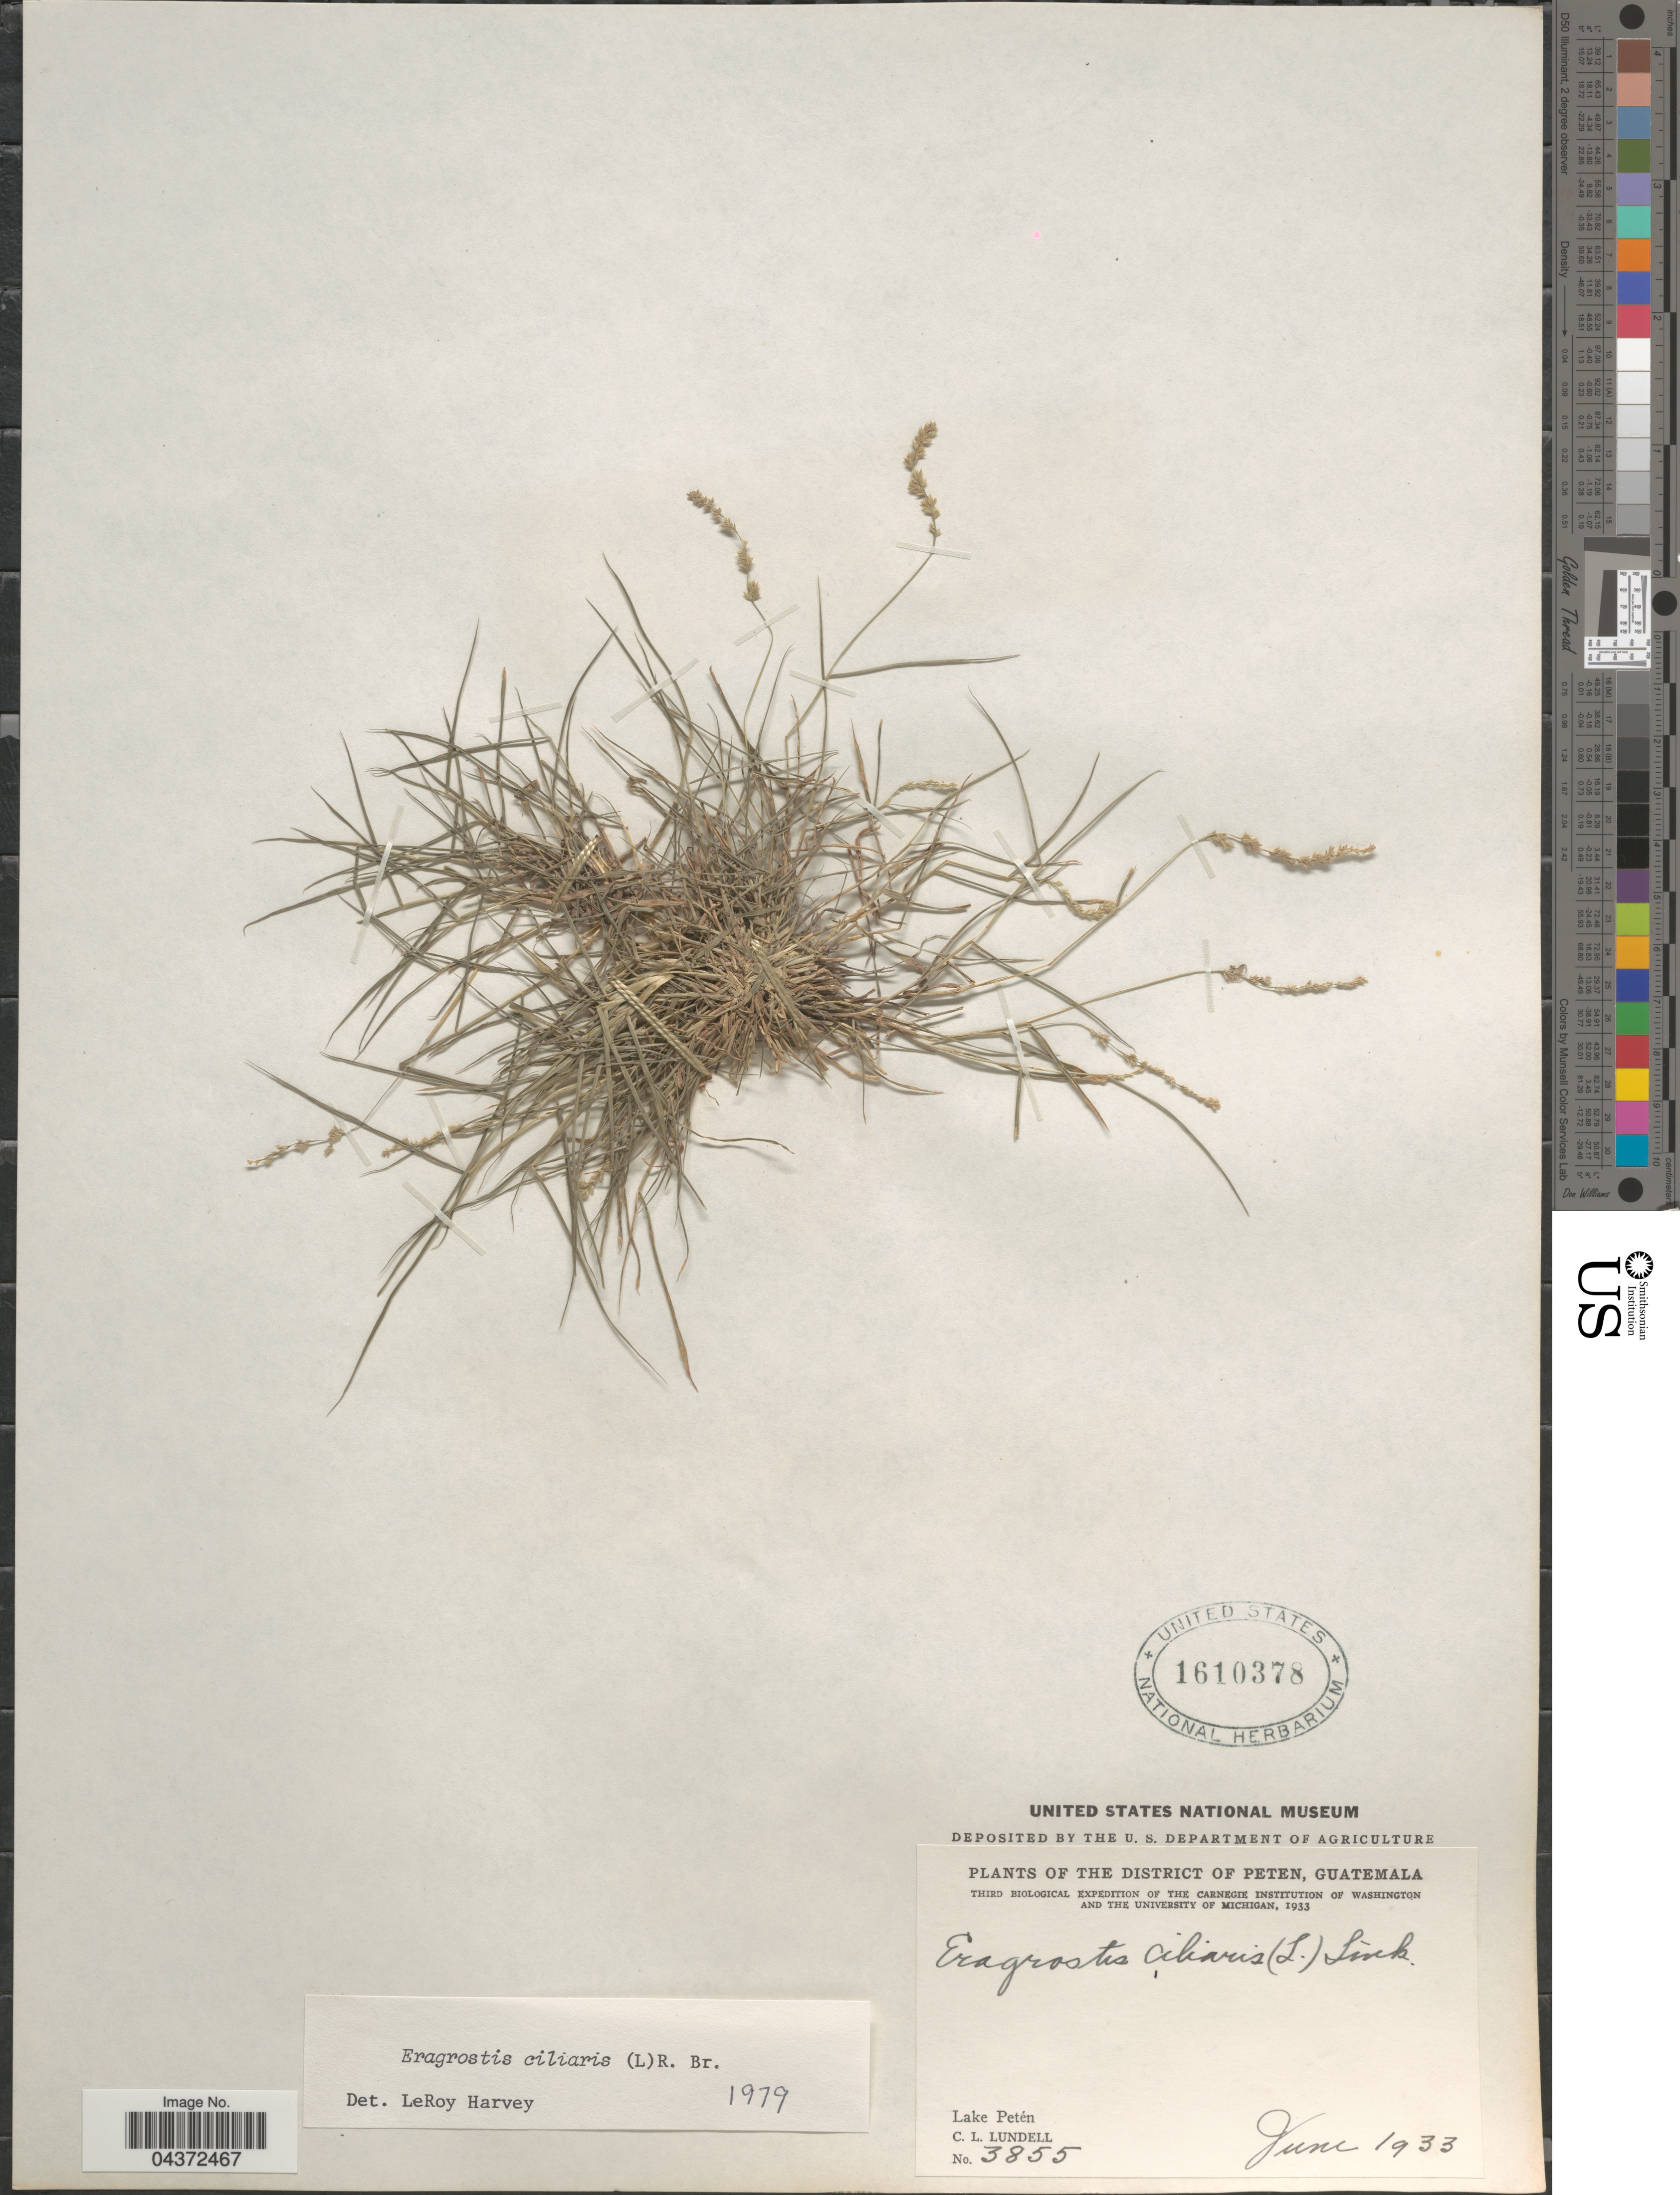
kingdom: Plantae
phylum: Tracheophyta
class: Liliopsida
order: Poales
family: Poaceae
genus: Eragrostis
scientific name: Eragrostis ciliaris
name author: (L.) R. Br.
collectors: C. L. Lundell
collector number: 3855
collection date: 1933-06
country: Guatemala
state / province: El Peten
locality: The District of Peten. Third Biological Expedition of the Carnegie Institution of Washington and the University of Michigan, 1933. Lake Petén.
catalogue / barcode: US 1610378